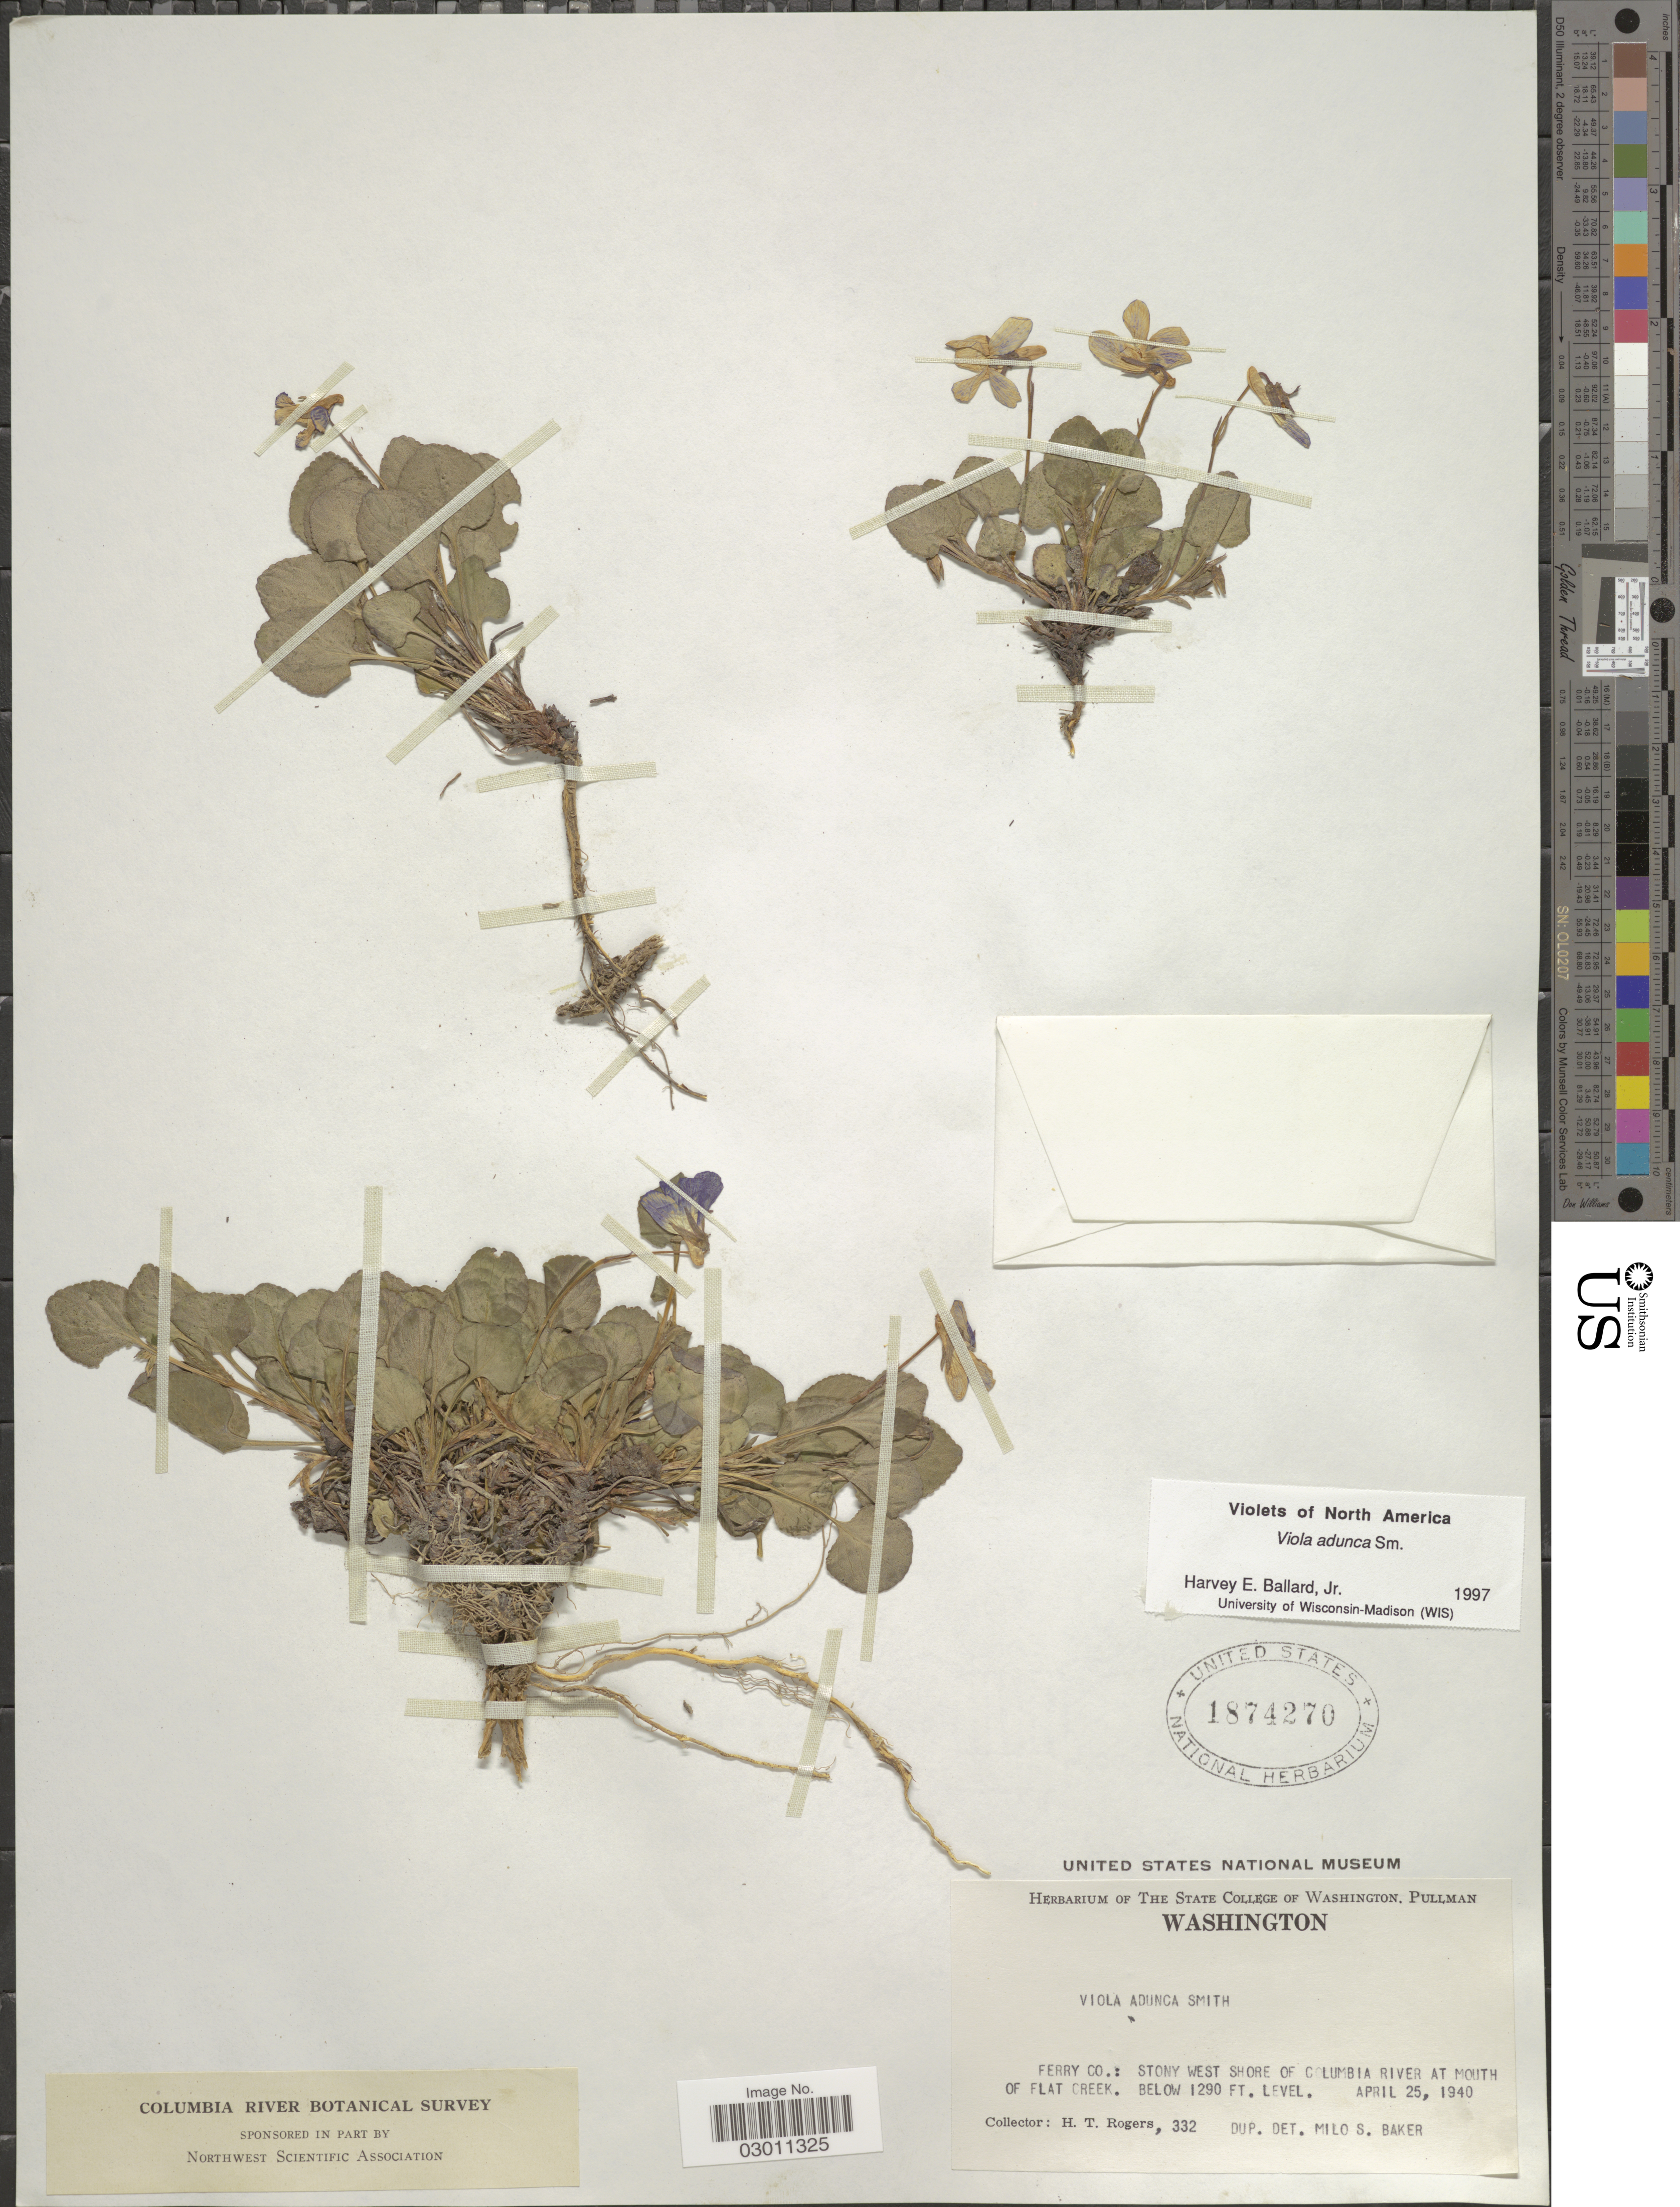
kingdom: Plantae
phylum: Tracheophyta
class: Magnoliopsida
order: Malpighiales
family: Violaceae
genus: Viola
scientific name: Viola adunca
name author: Sm.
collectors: H. Rogers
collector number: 332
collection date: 1940-04-25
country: United States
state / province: Washington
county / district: Ferry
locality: Ferry Co.: Stony West Shore of Columbia River at mouth of Flat Creek.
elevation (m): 393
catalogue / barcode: US 1874270